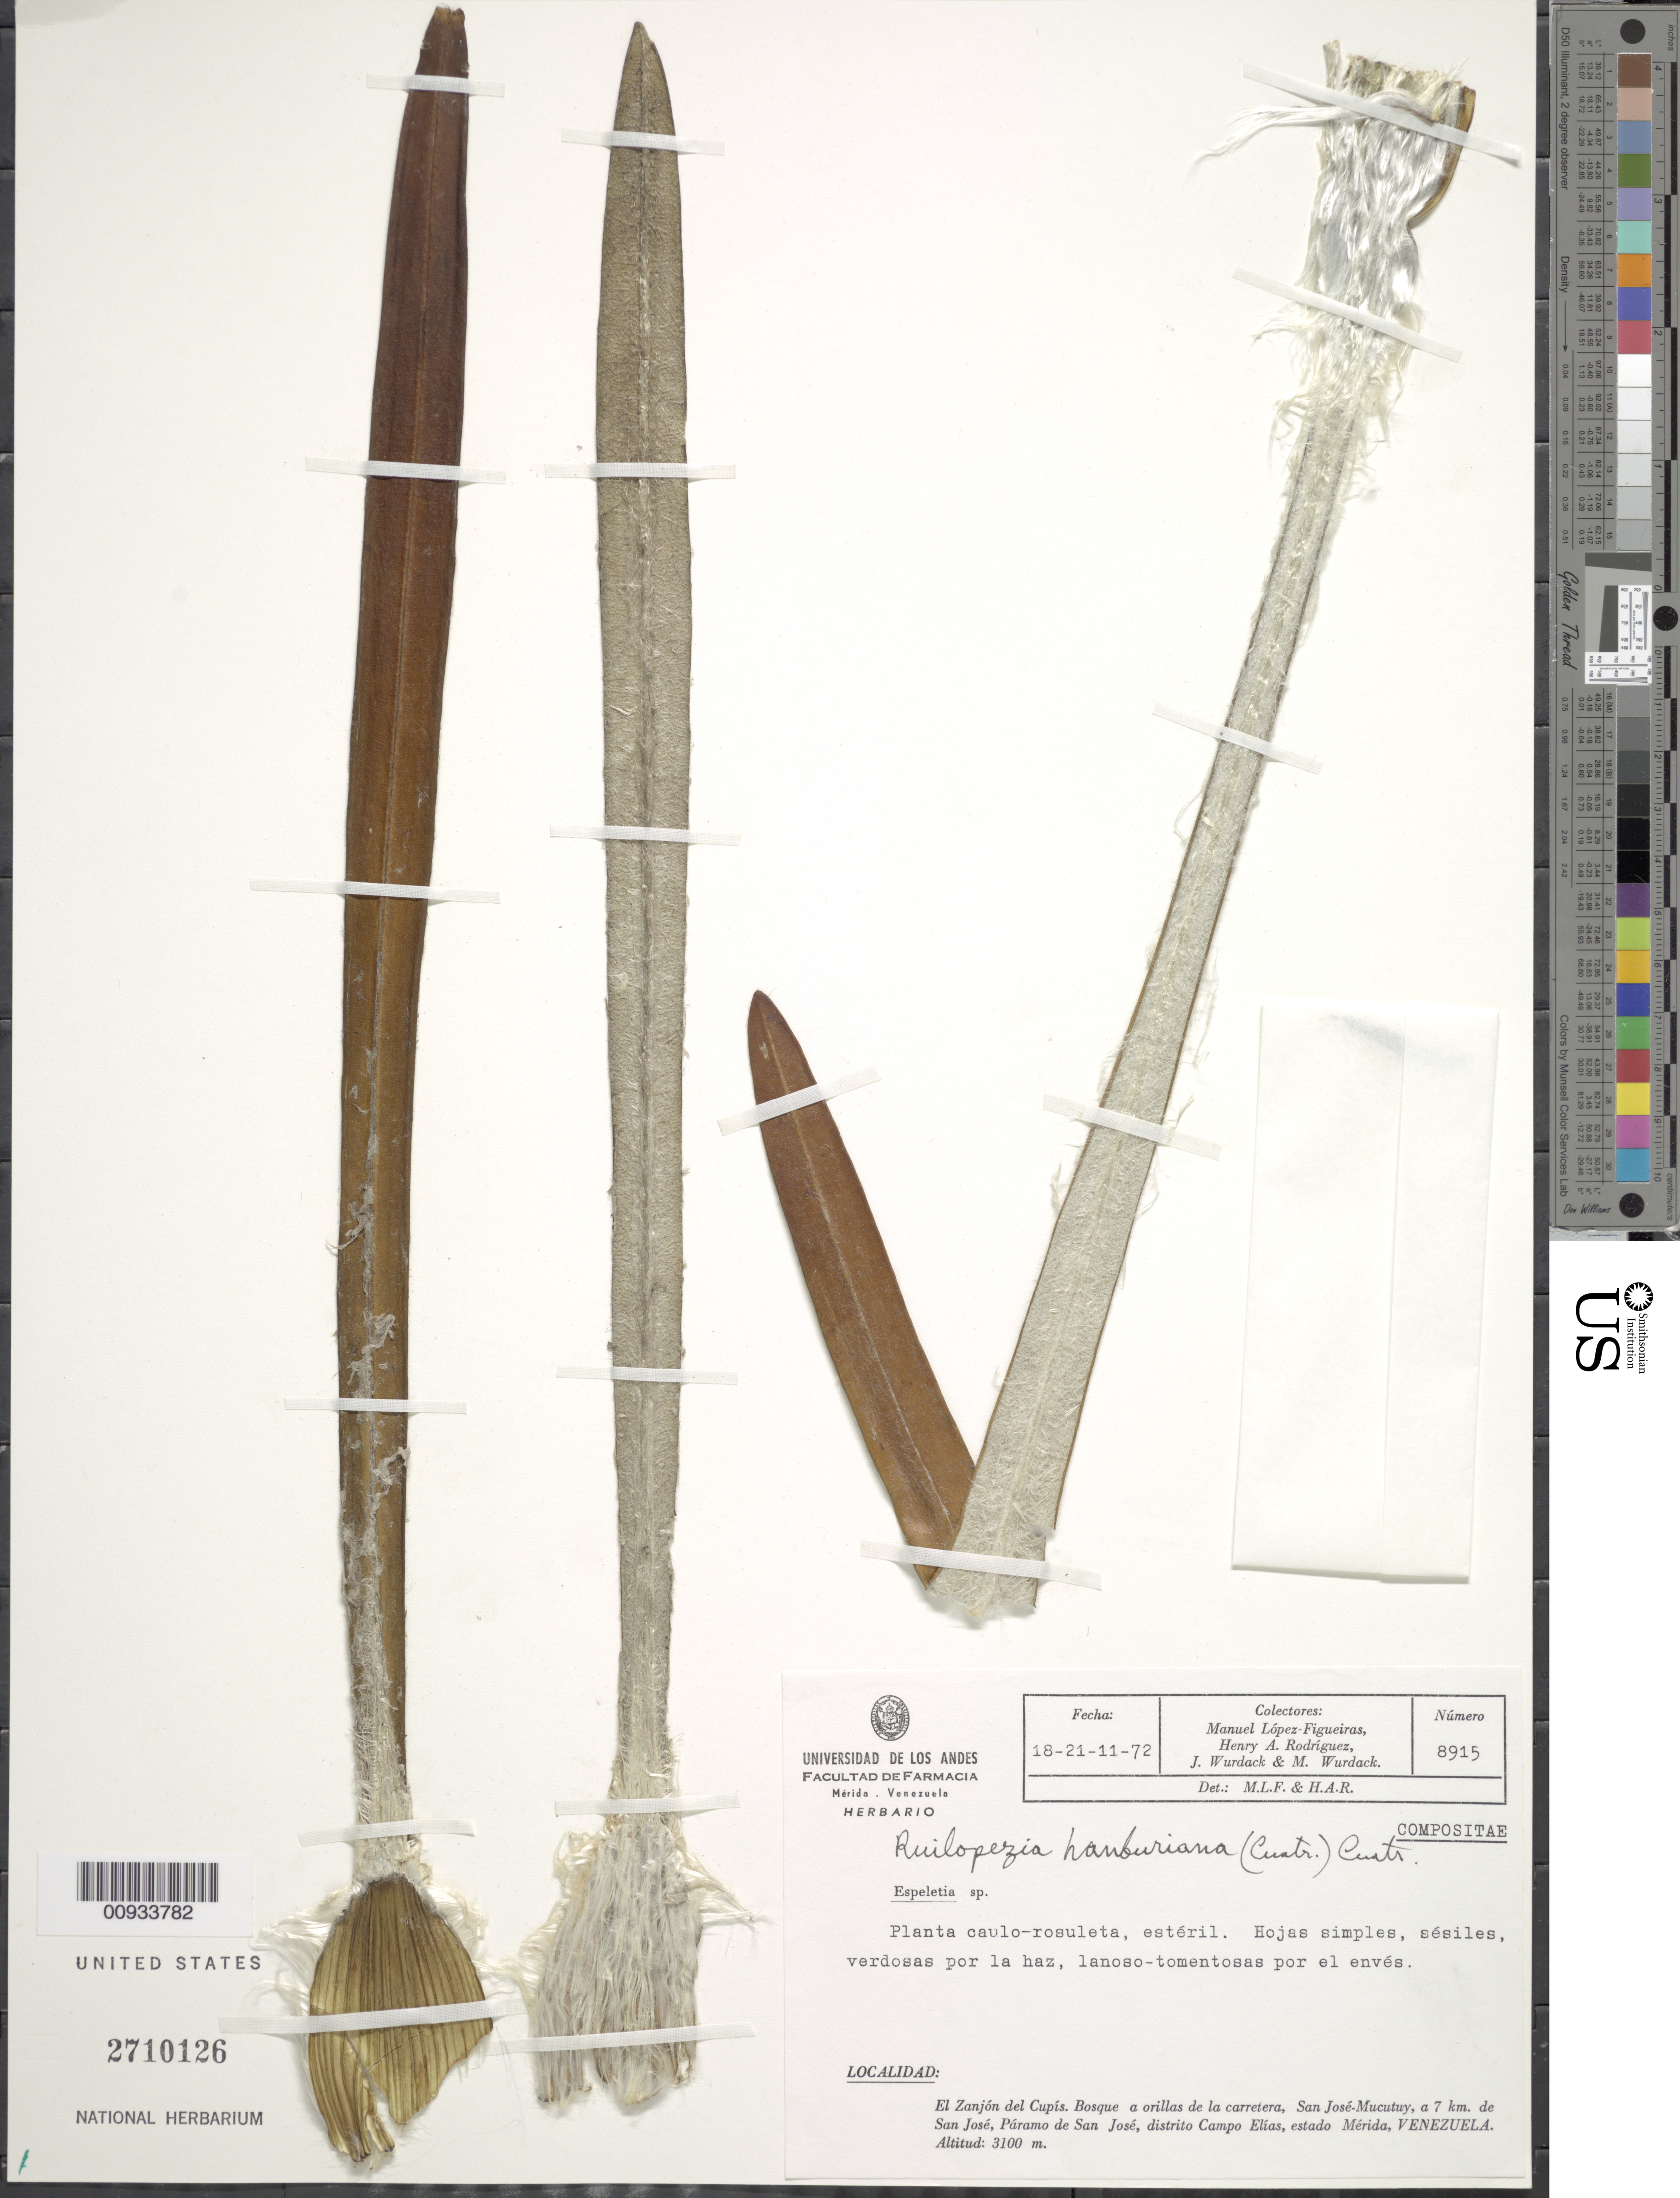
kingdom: Plantae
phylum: Tracheophyta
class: Magnoliopsida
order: Asterales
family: Asteraceae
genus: Ruilopezia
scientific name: Ruilopezia hanburiana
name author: (Cuatrec.) Cuatrec.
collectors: M. López Figueiras, H. A. Rodriguez, J. J. Wurdack & M. L. Wurdack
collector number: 8915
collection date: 1972-11-18/1972-11-21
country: Venezuela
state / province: Mérida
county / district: Campo Elías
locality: El Zanjón del Cupís. Bosque a orillas de la carretra, San josé-Mucutuy, a 7 km. de San José.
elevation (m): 3100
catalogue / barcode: US 2710126